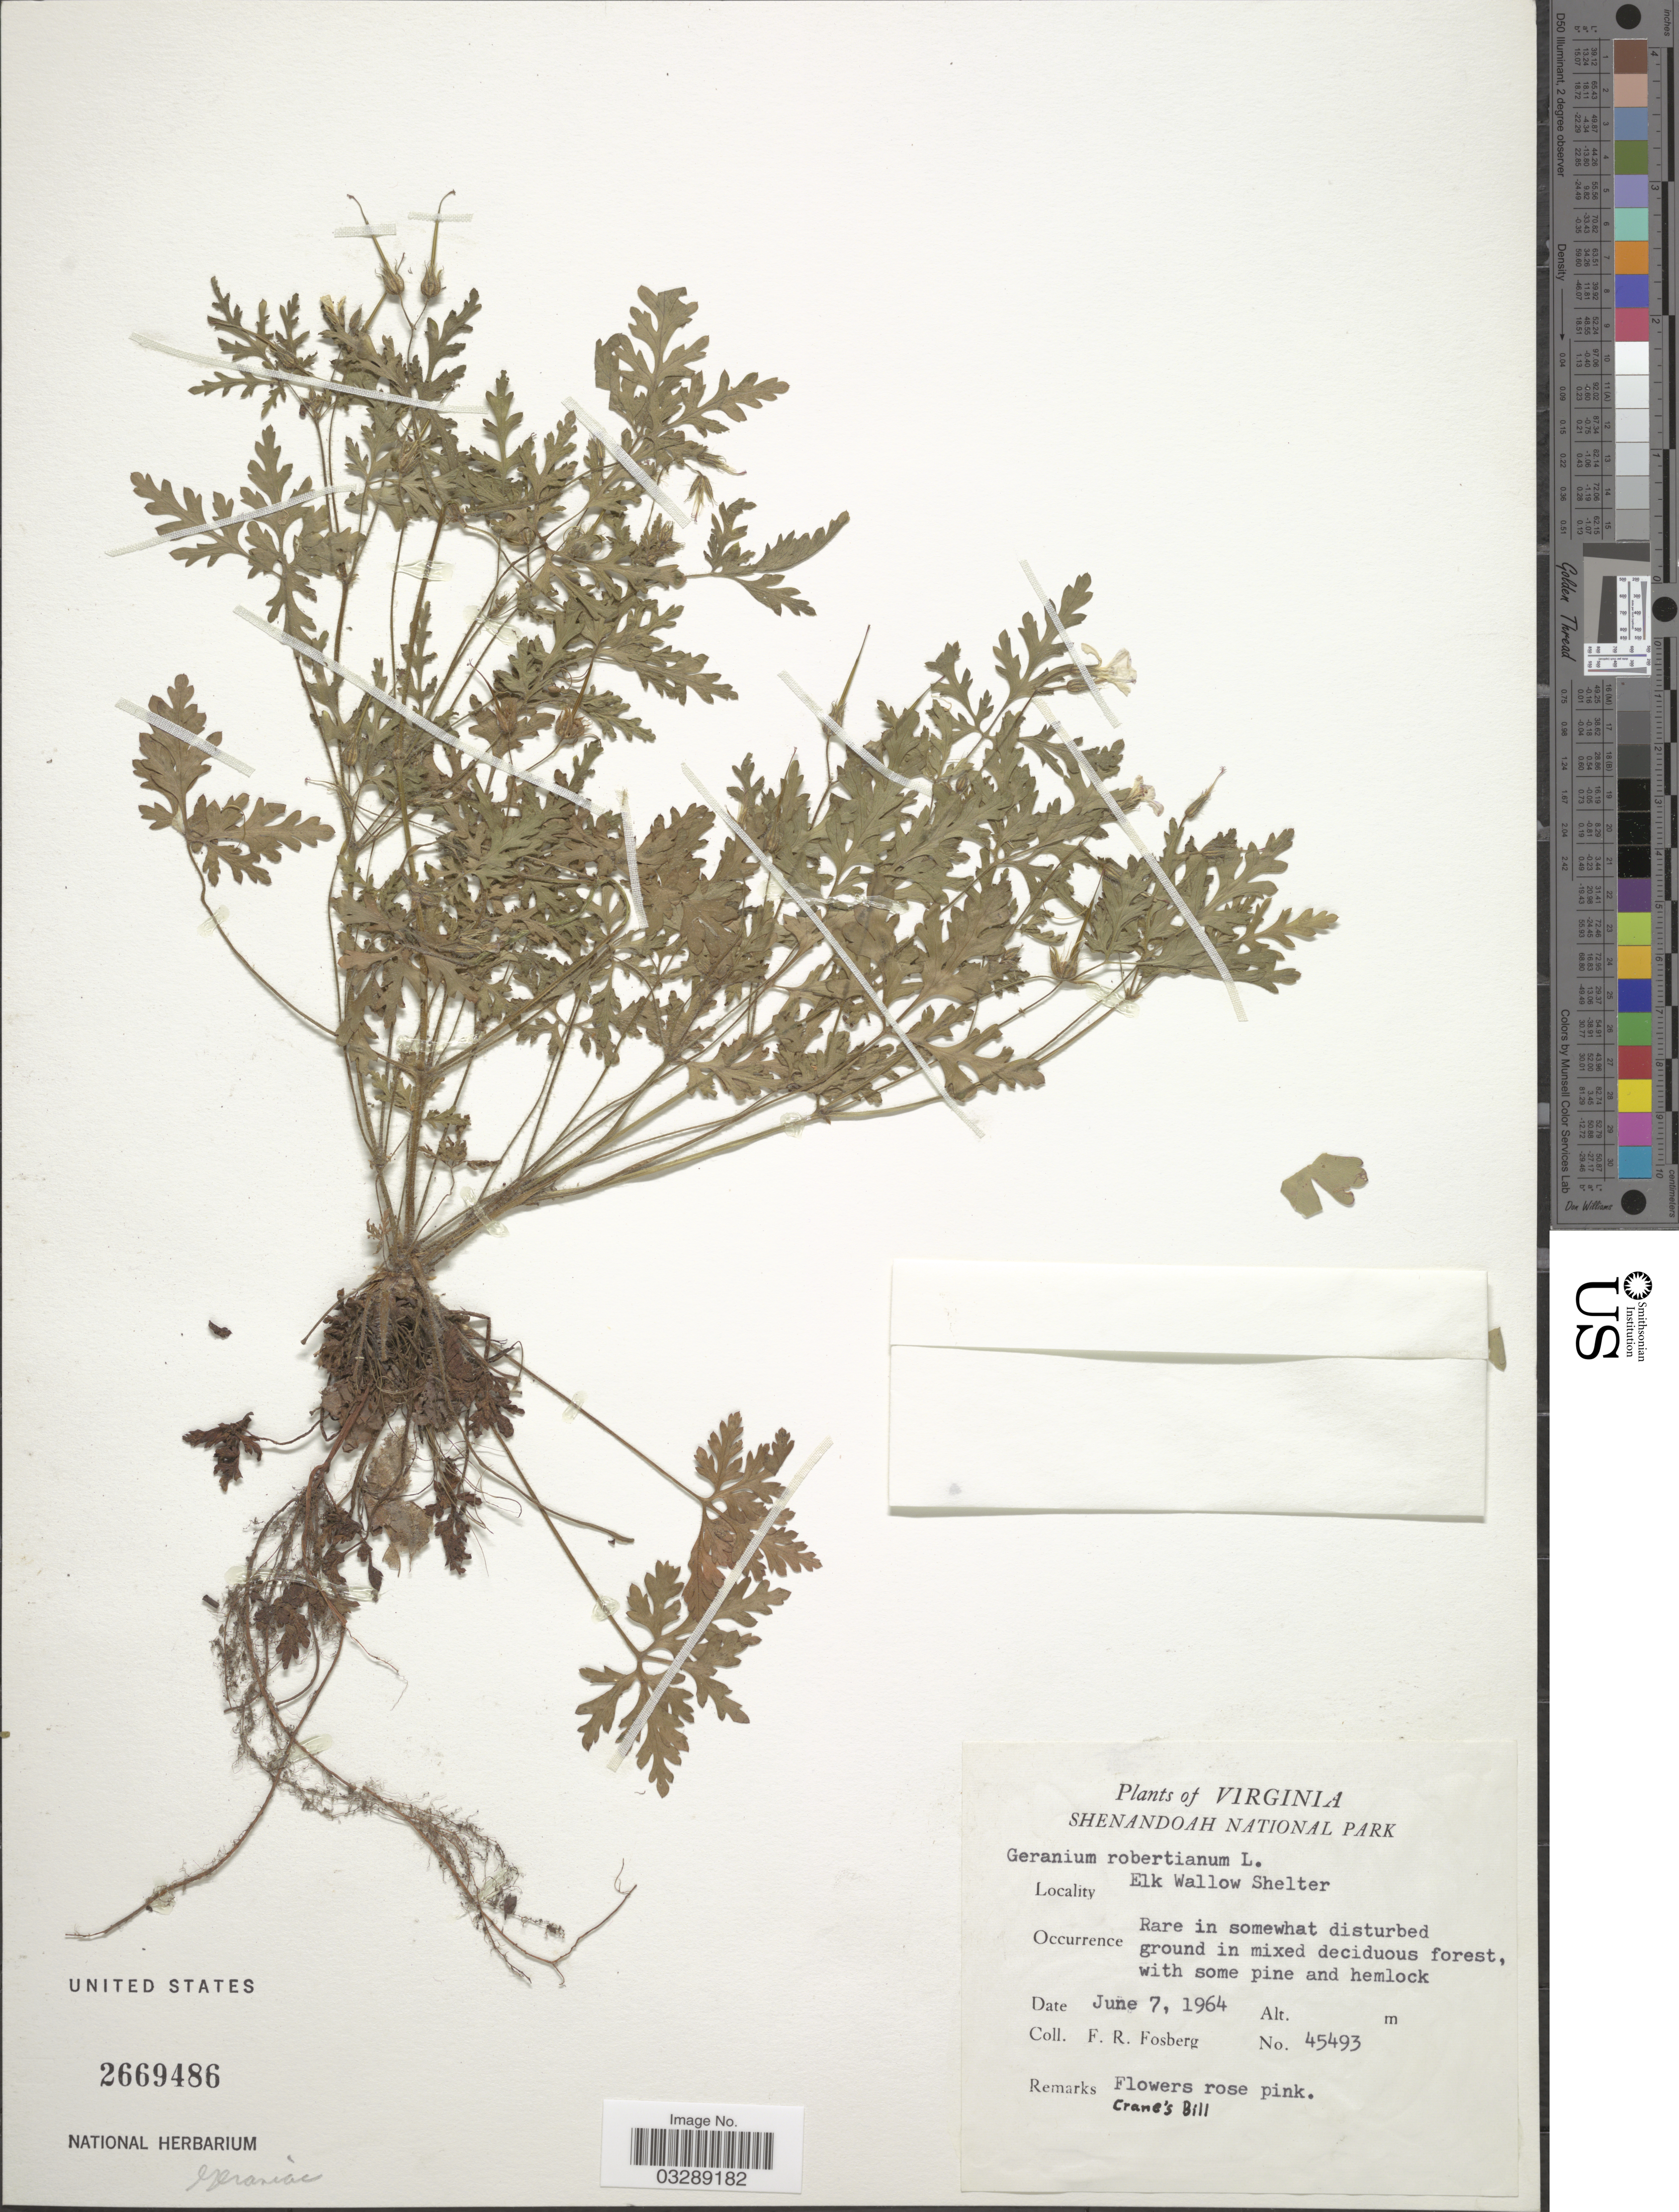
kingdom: Plantae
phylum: Tracheophyta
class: Magnoliopsida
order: Geraniales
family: Geraniaceae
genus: Geranium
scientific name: Geranium robertianum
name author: L.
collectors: F. R. Fosberg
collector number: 45493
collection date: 1964-06-07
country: United States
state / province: Virginia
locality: Shenandoah National Park. Elk Wallow Shelter.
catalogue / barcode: US 2669486